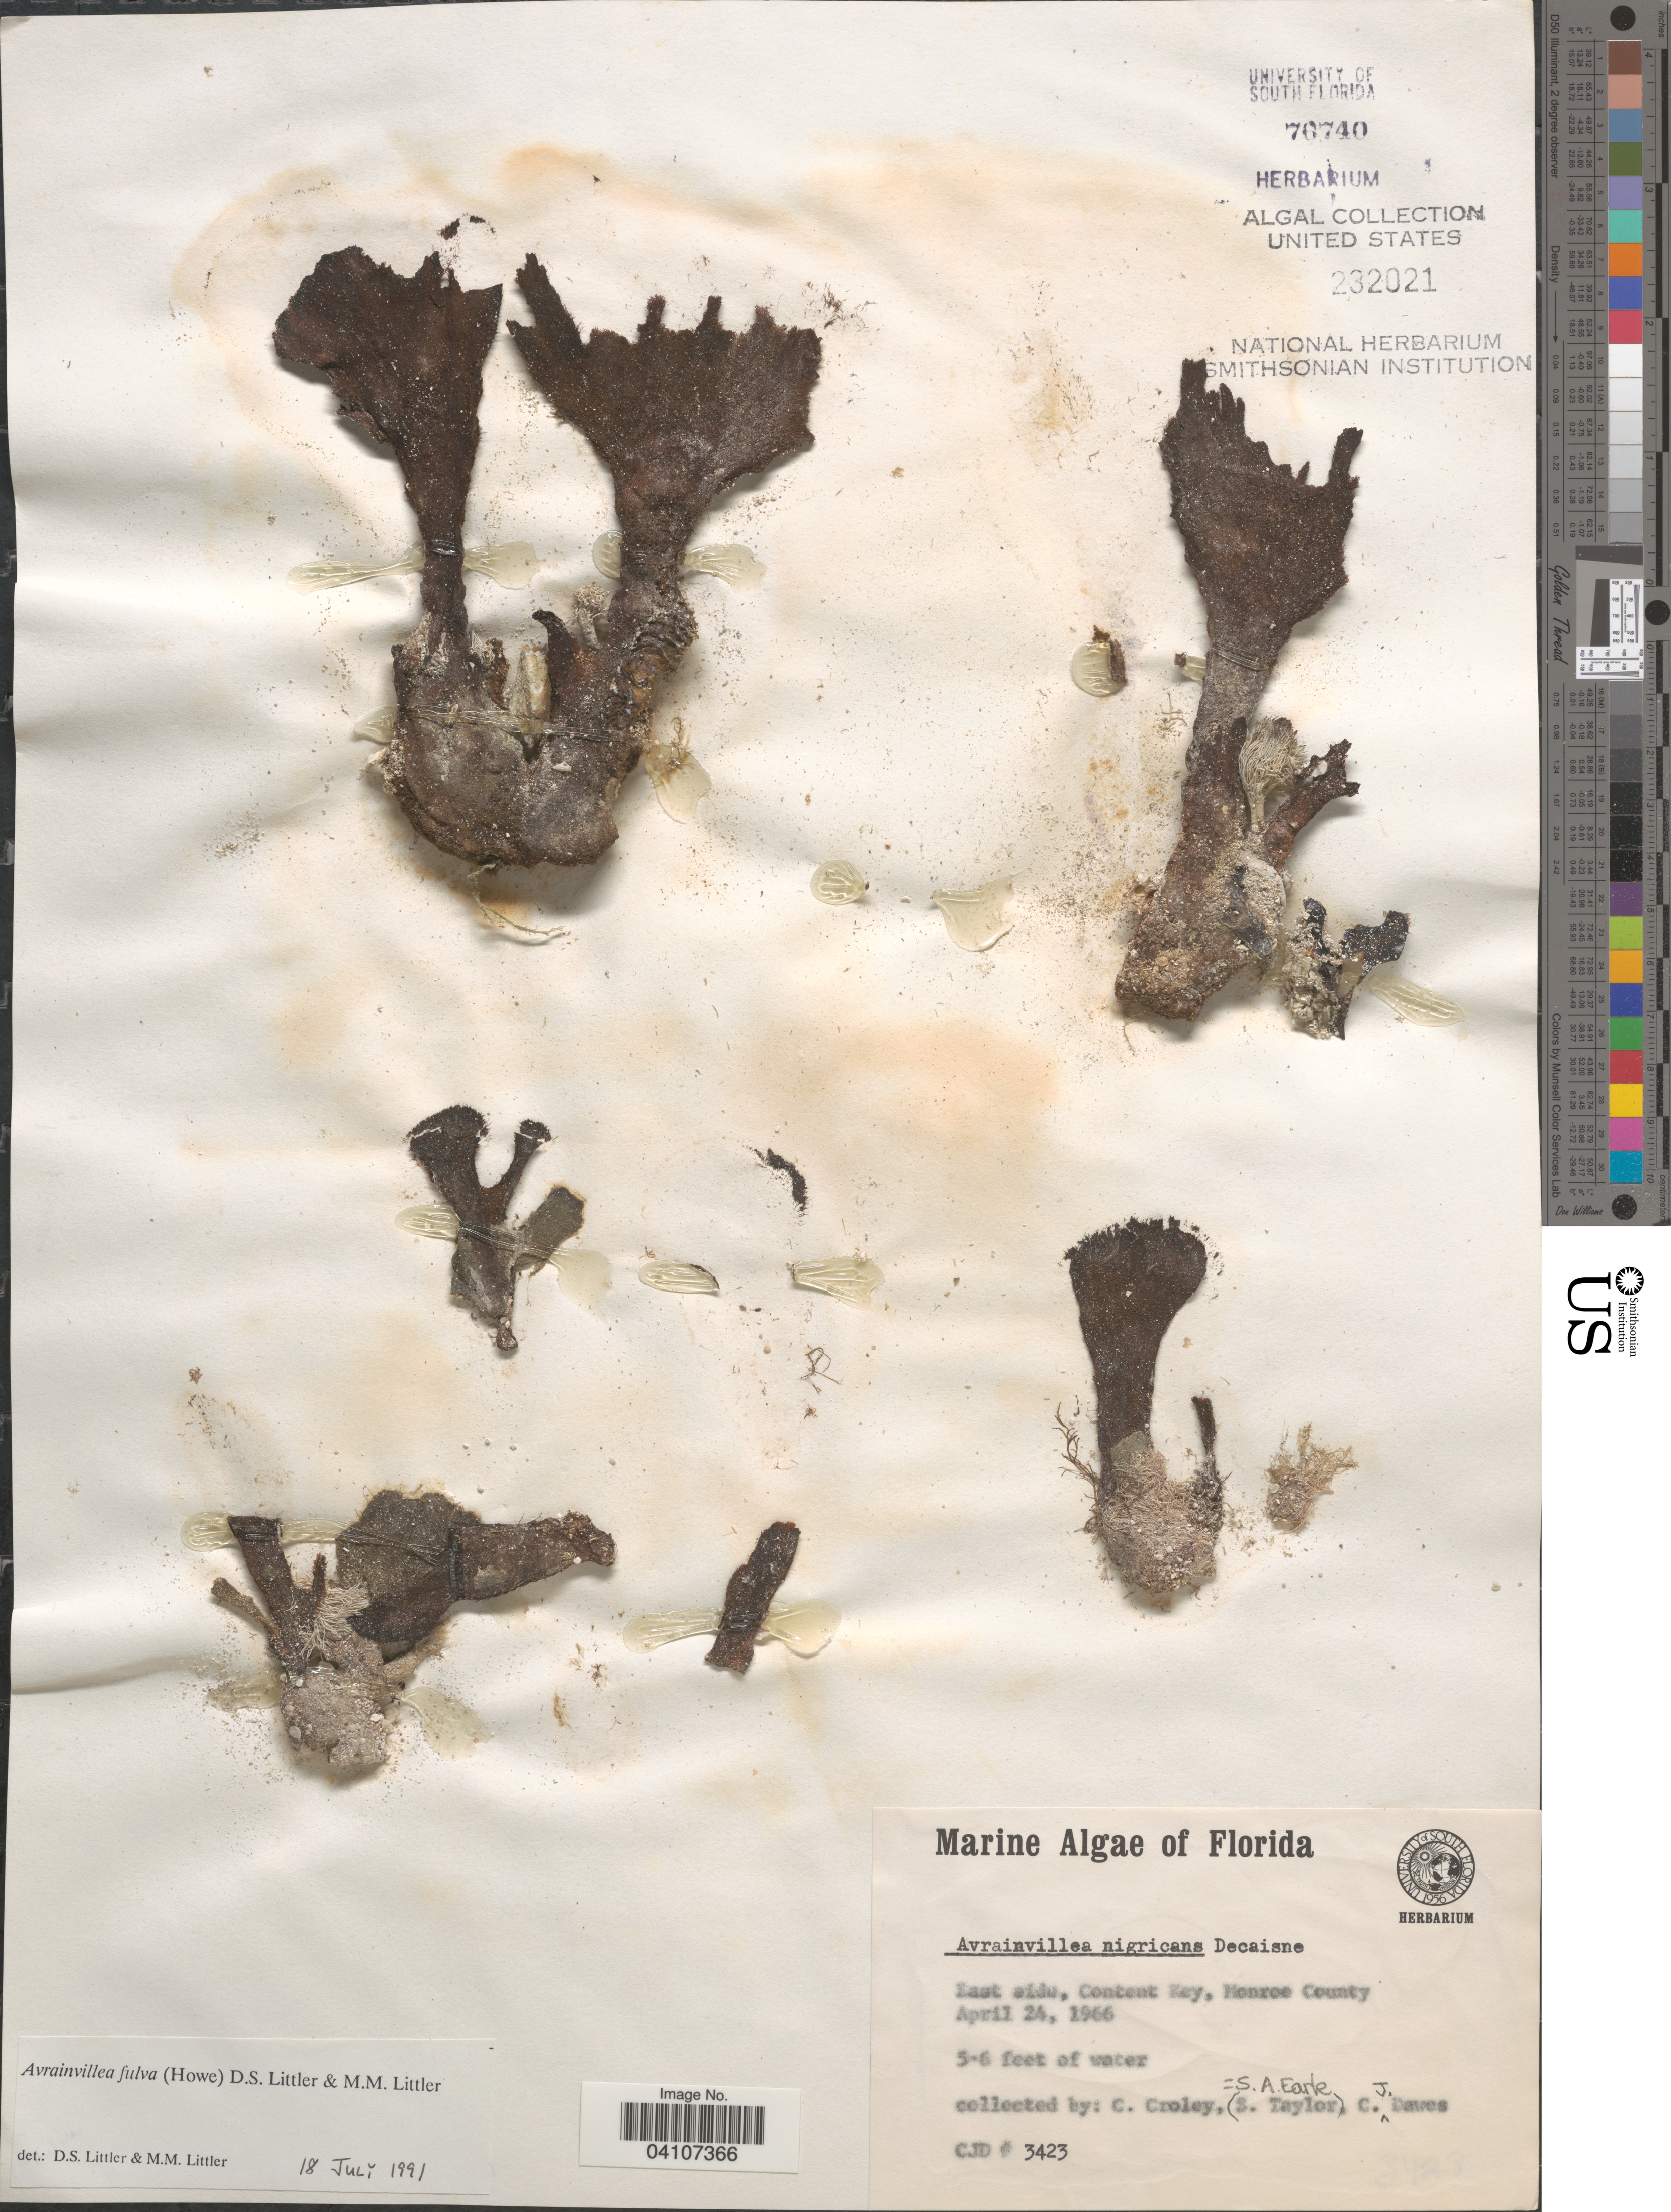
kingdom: Plantae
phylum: Chlorophyta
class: Ulvophyceae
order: Bryopsidales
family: Dichotomosiphonaceae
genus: Avrainvillea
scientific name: Avrainvillea fulva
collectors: C. Croley & S. A. Earle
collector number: CJD #3423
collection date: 1966-04-24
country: United States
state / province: Florida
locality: East side, Content Key, Monroe County.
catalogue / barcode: US 232021